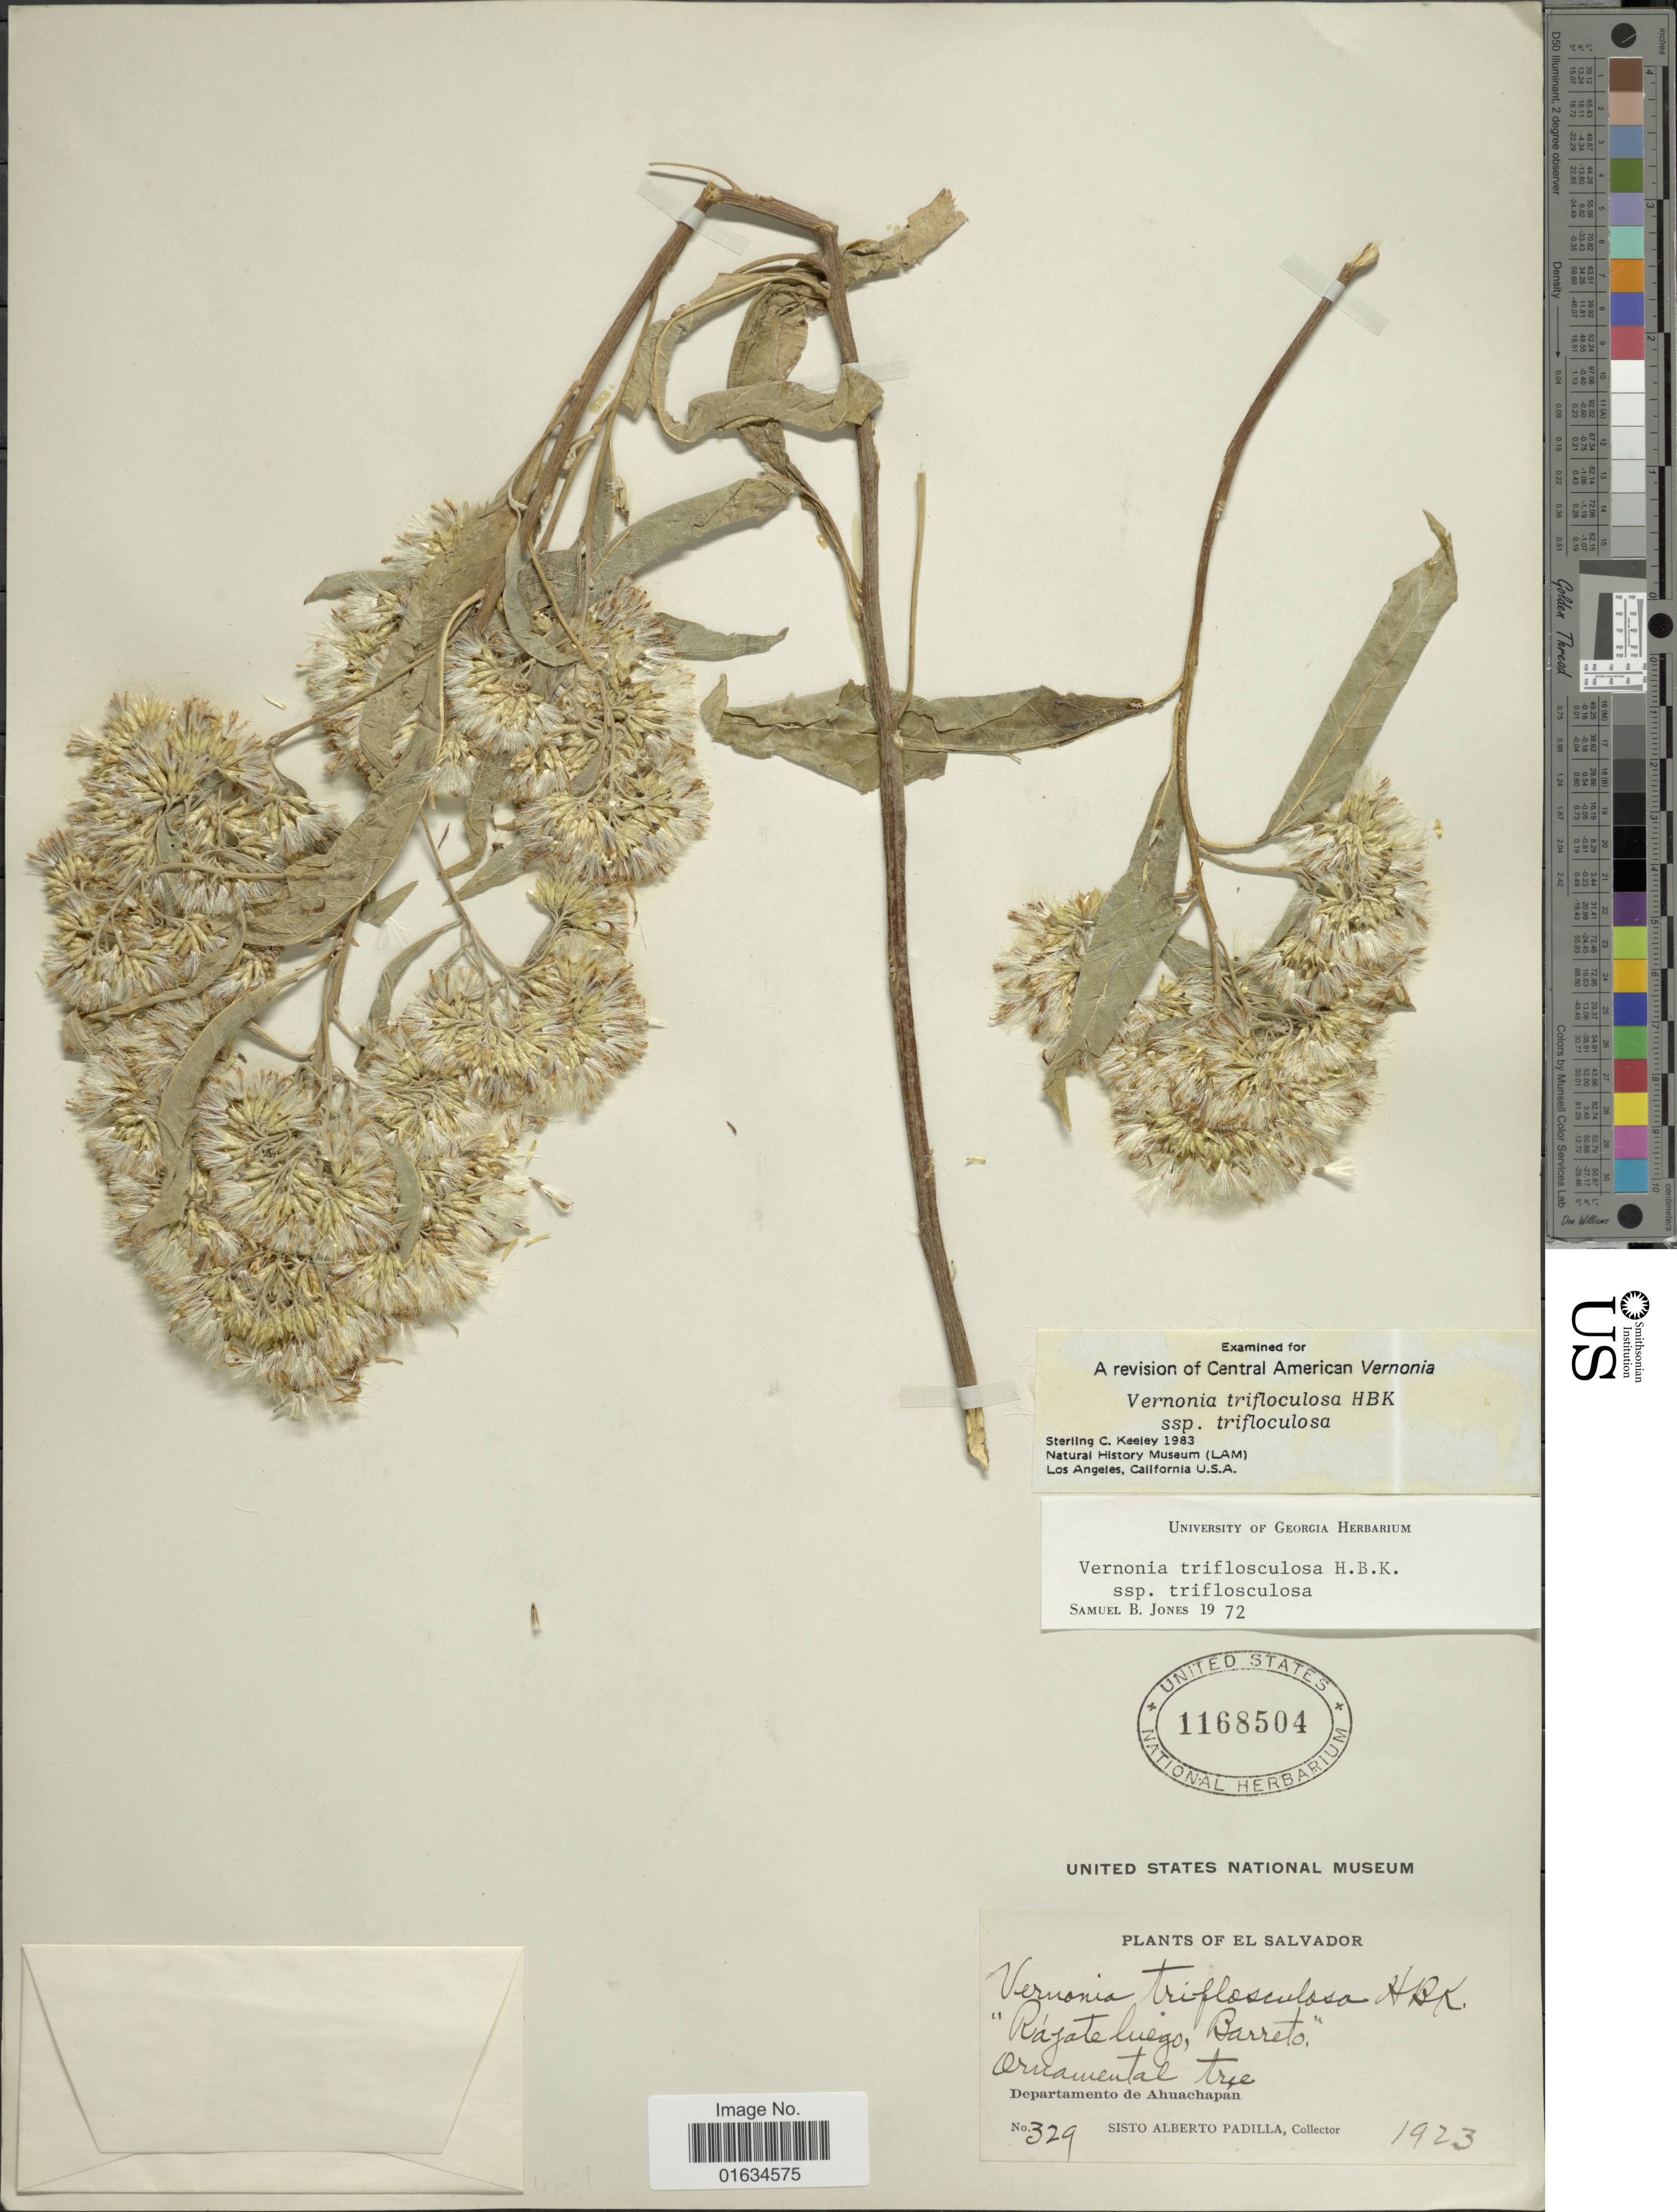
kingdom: Plantae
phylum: Tracheophyta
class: Magnoliopsida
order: Asterales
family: Asteraceae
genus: Eremosis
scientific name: Eremosis triflosculosa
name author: (Kunth) Gleason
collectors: S. A. Padilla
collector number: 329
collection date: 1923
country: El Salvador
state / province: Ahuachapan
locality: Departamento de Ahuachapan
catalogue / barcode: US 1168504